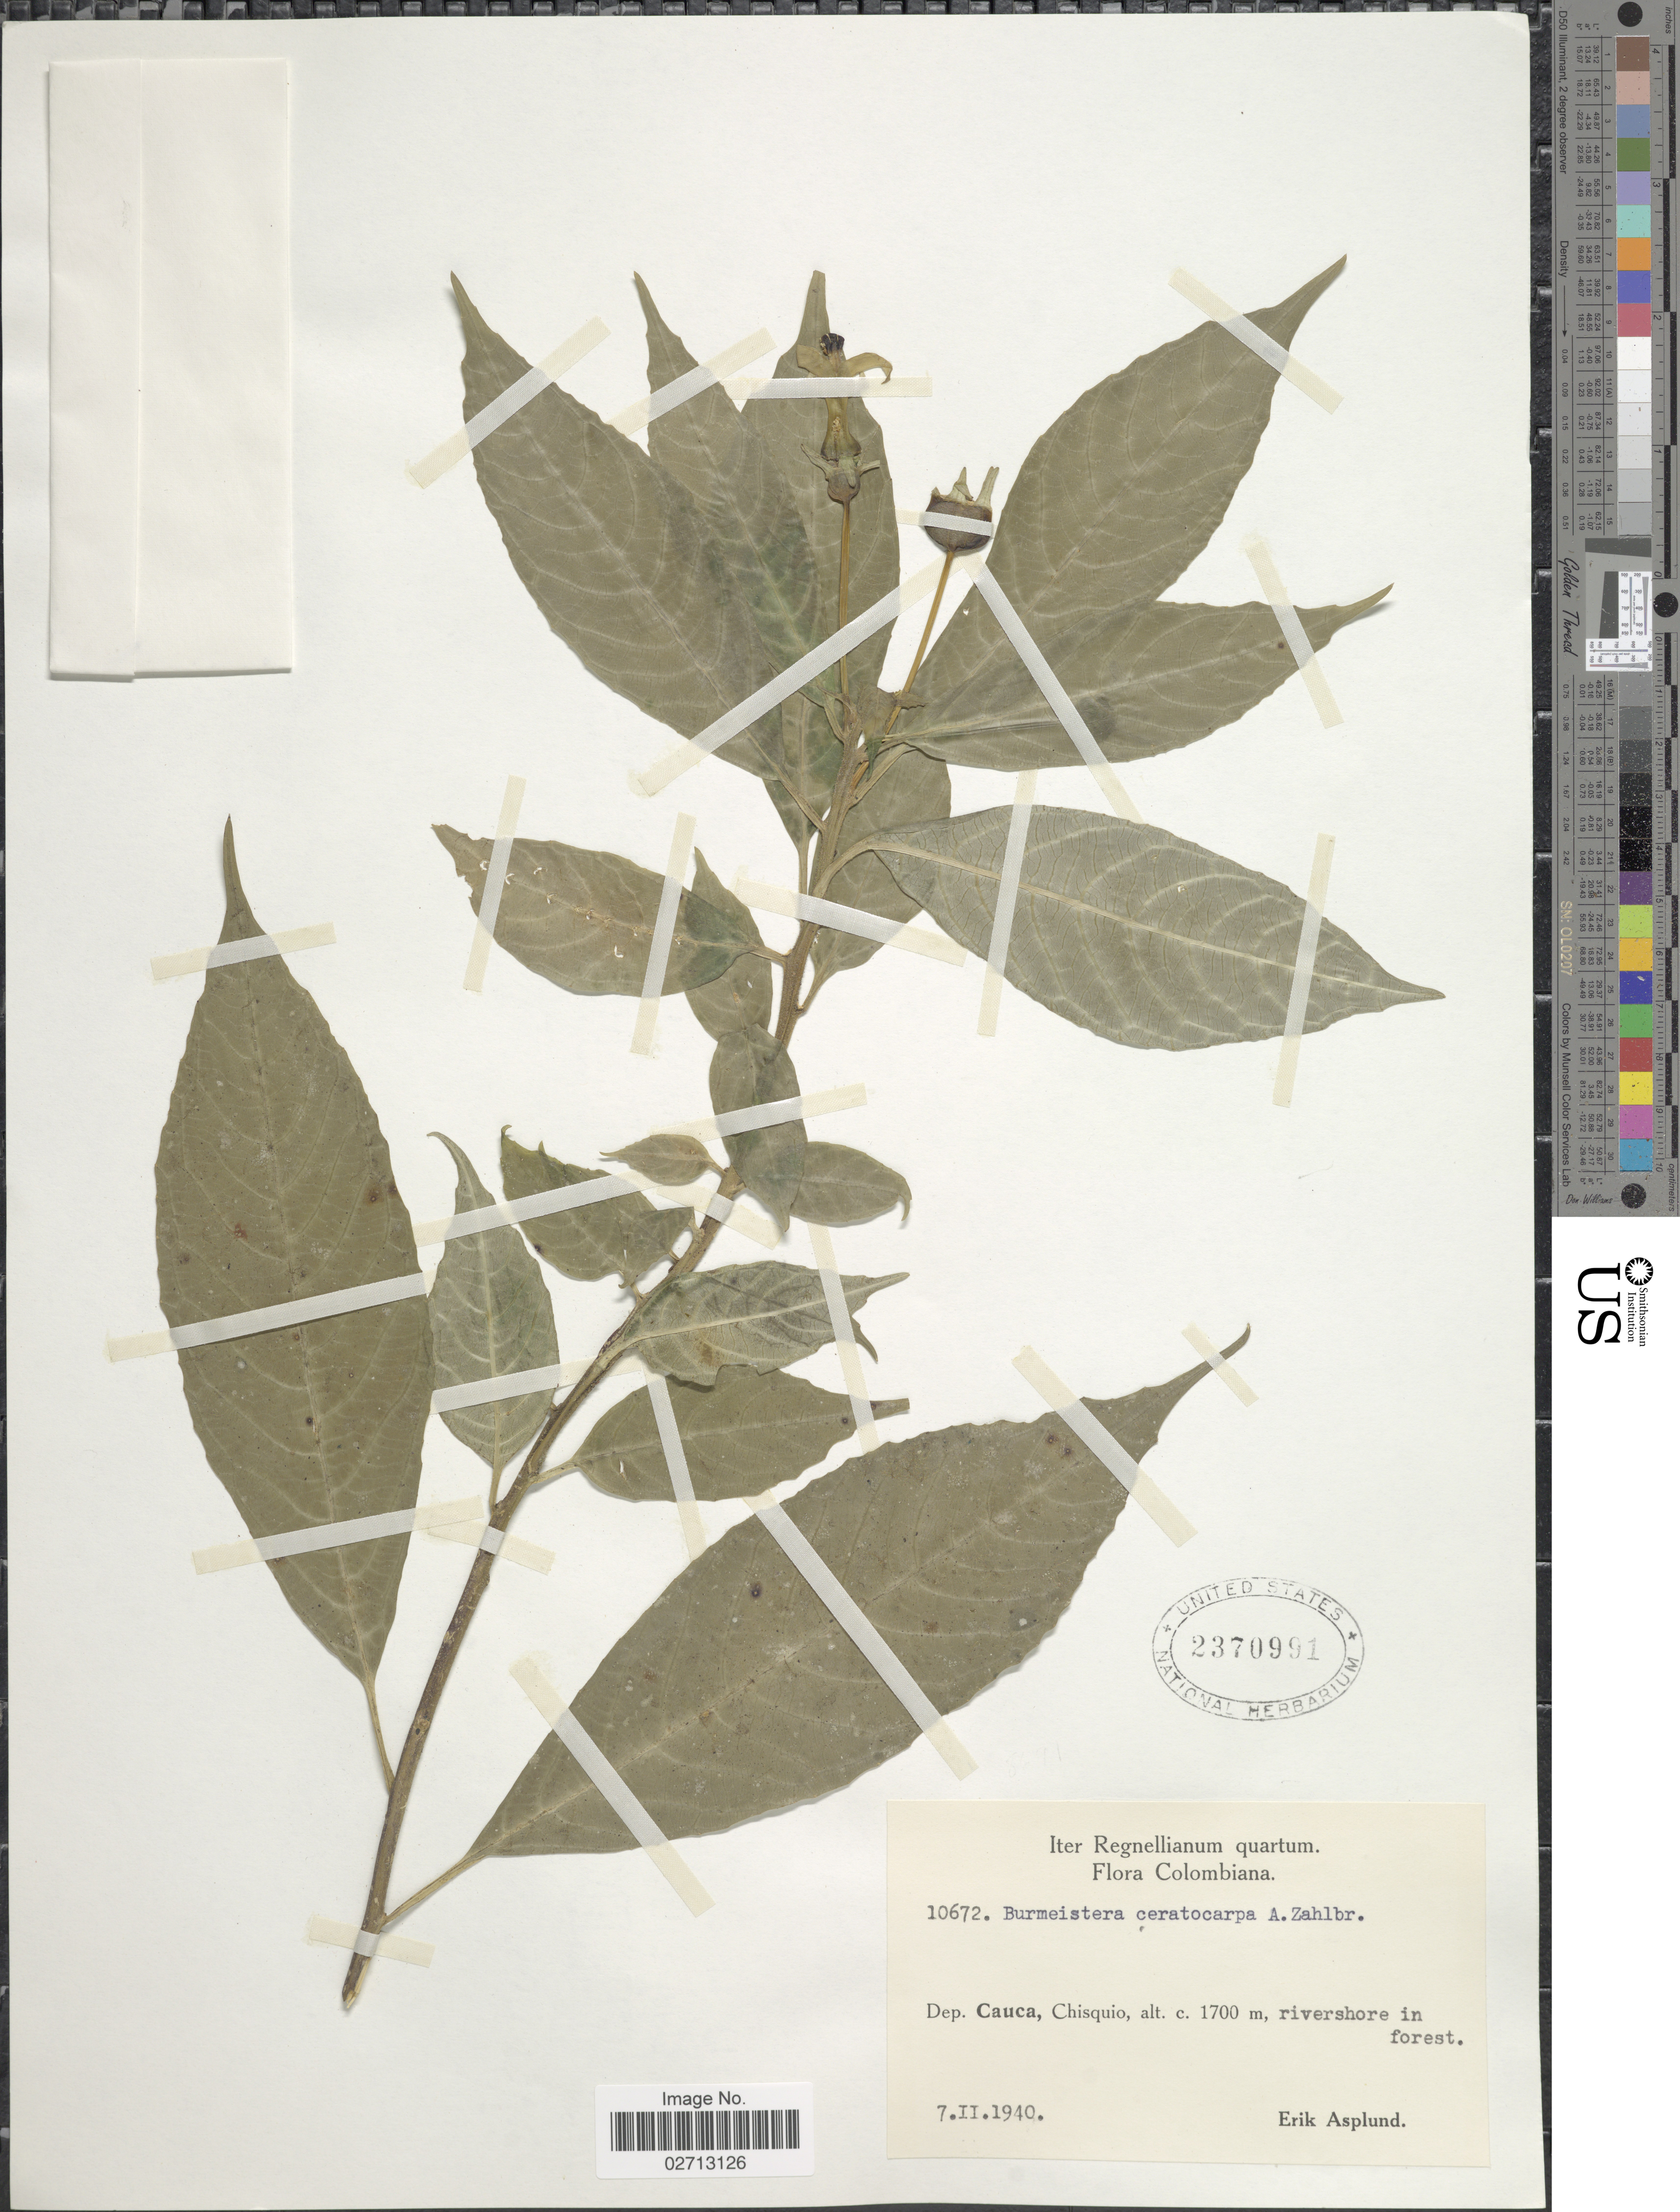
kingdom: Plantae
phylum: Tracheophyta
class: Magnoliopsida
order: Asterales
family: Campanulaceae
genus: Burmeistera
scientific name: Burmeistera ceratocarpa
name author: J. Zahlbr.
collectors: E. Asplund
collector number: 10672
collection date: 1940-02-07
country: Colombia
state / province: Cauca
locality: Dep. Cauca, Chisquio, rivershore in forest.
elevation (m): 1700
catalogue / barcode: US 2370991